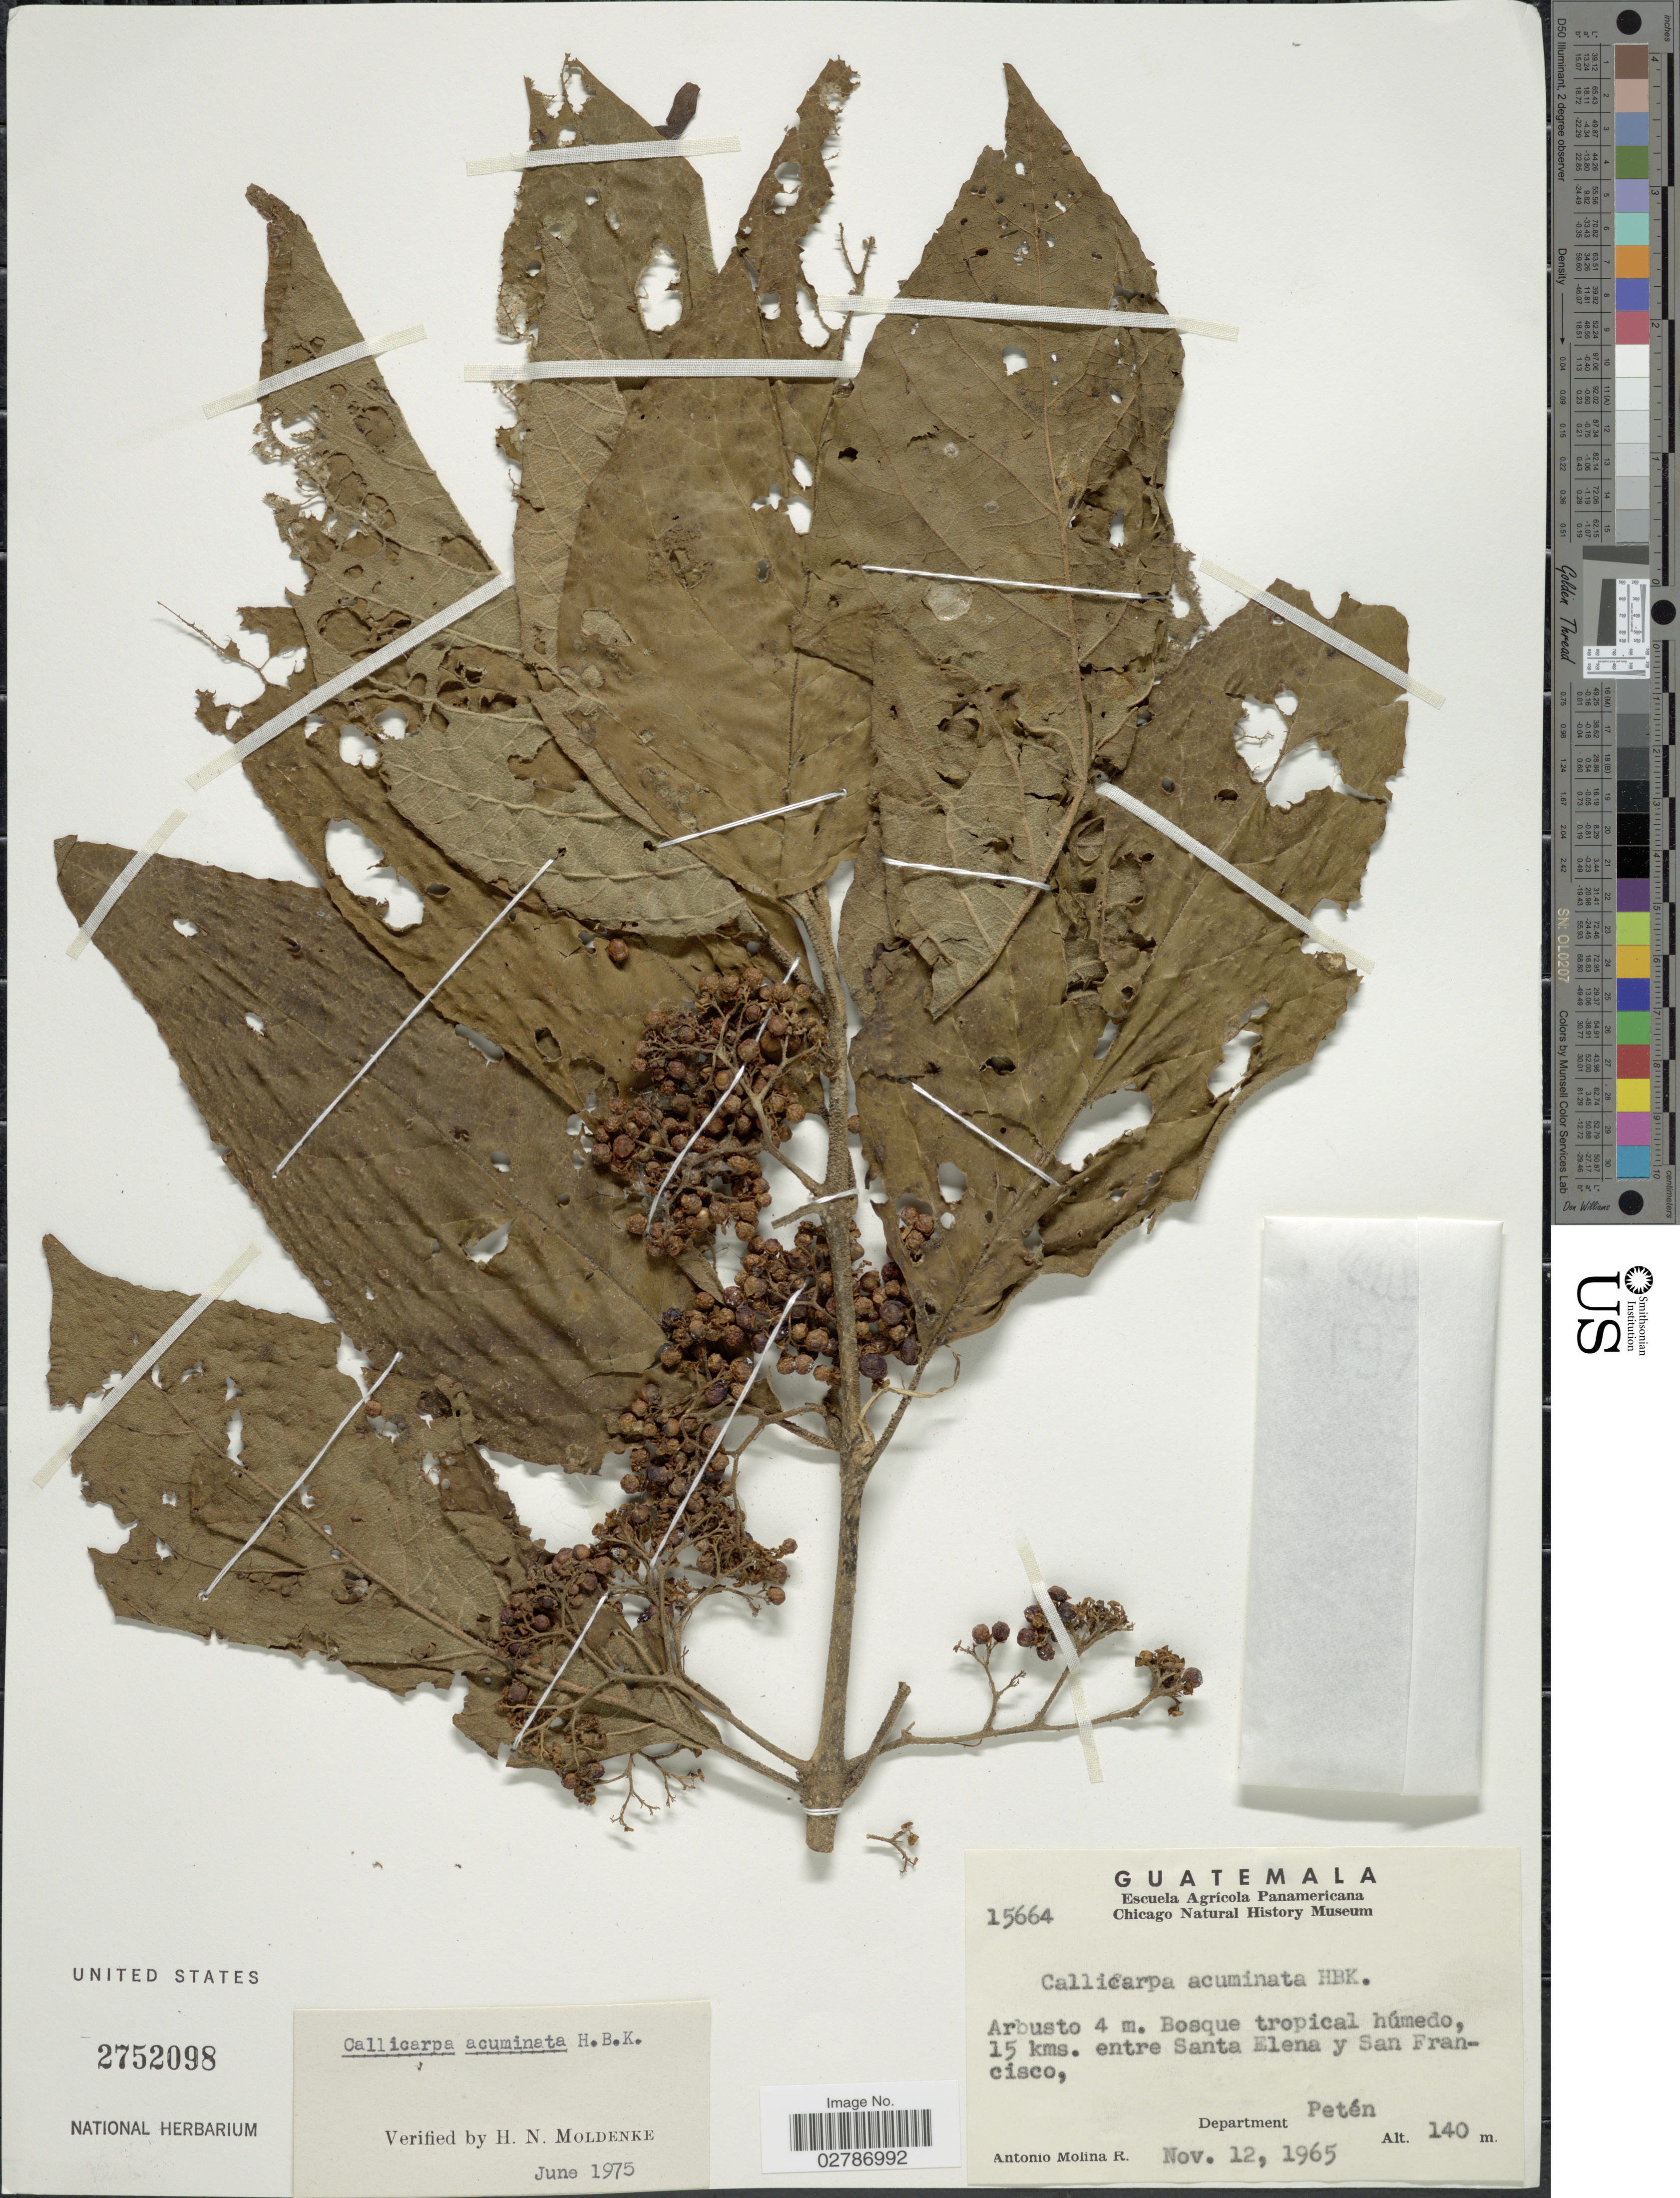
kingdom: Plantae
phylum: Tracheophyta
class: Magnoliopsida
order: Lamiales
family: Lamiaceae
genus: Callicarpa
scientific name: Callicarpa acuminata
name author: Kunth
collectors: A. Molina R.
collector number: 15664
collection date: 1965-11-12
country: Guatemala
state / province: El Petén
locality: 15 kms. entre Santa Elena y San Francisco, Department Petén.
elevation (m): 140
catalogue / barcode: US 2752098